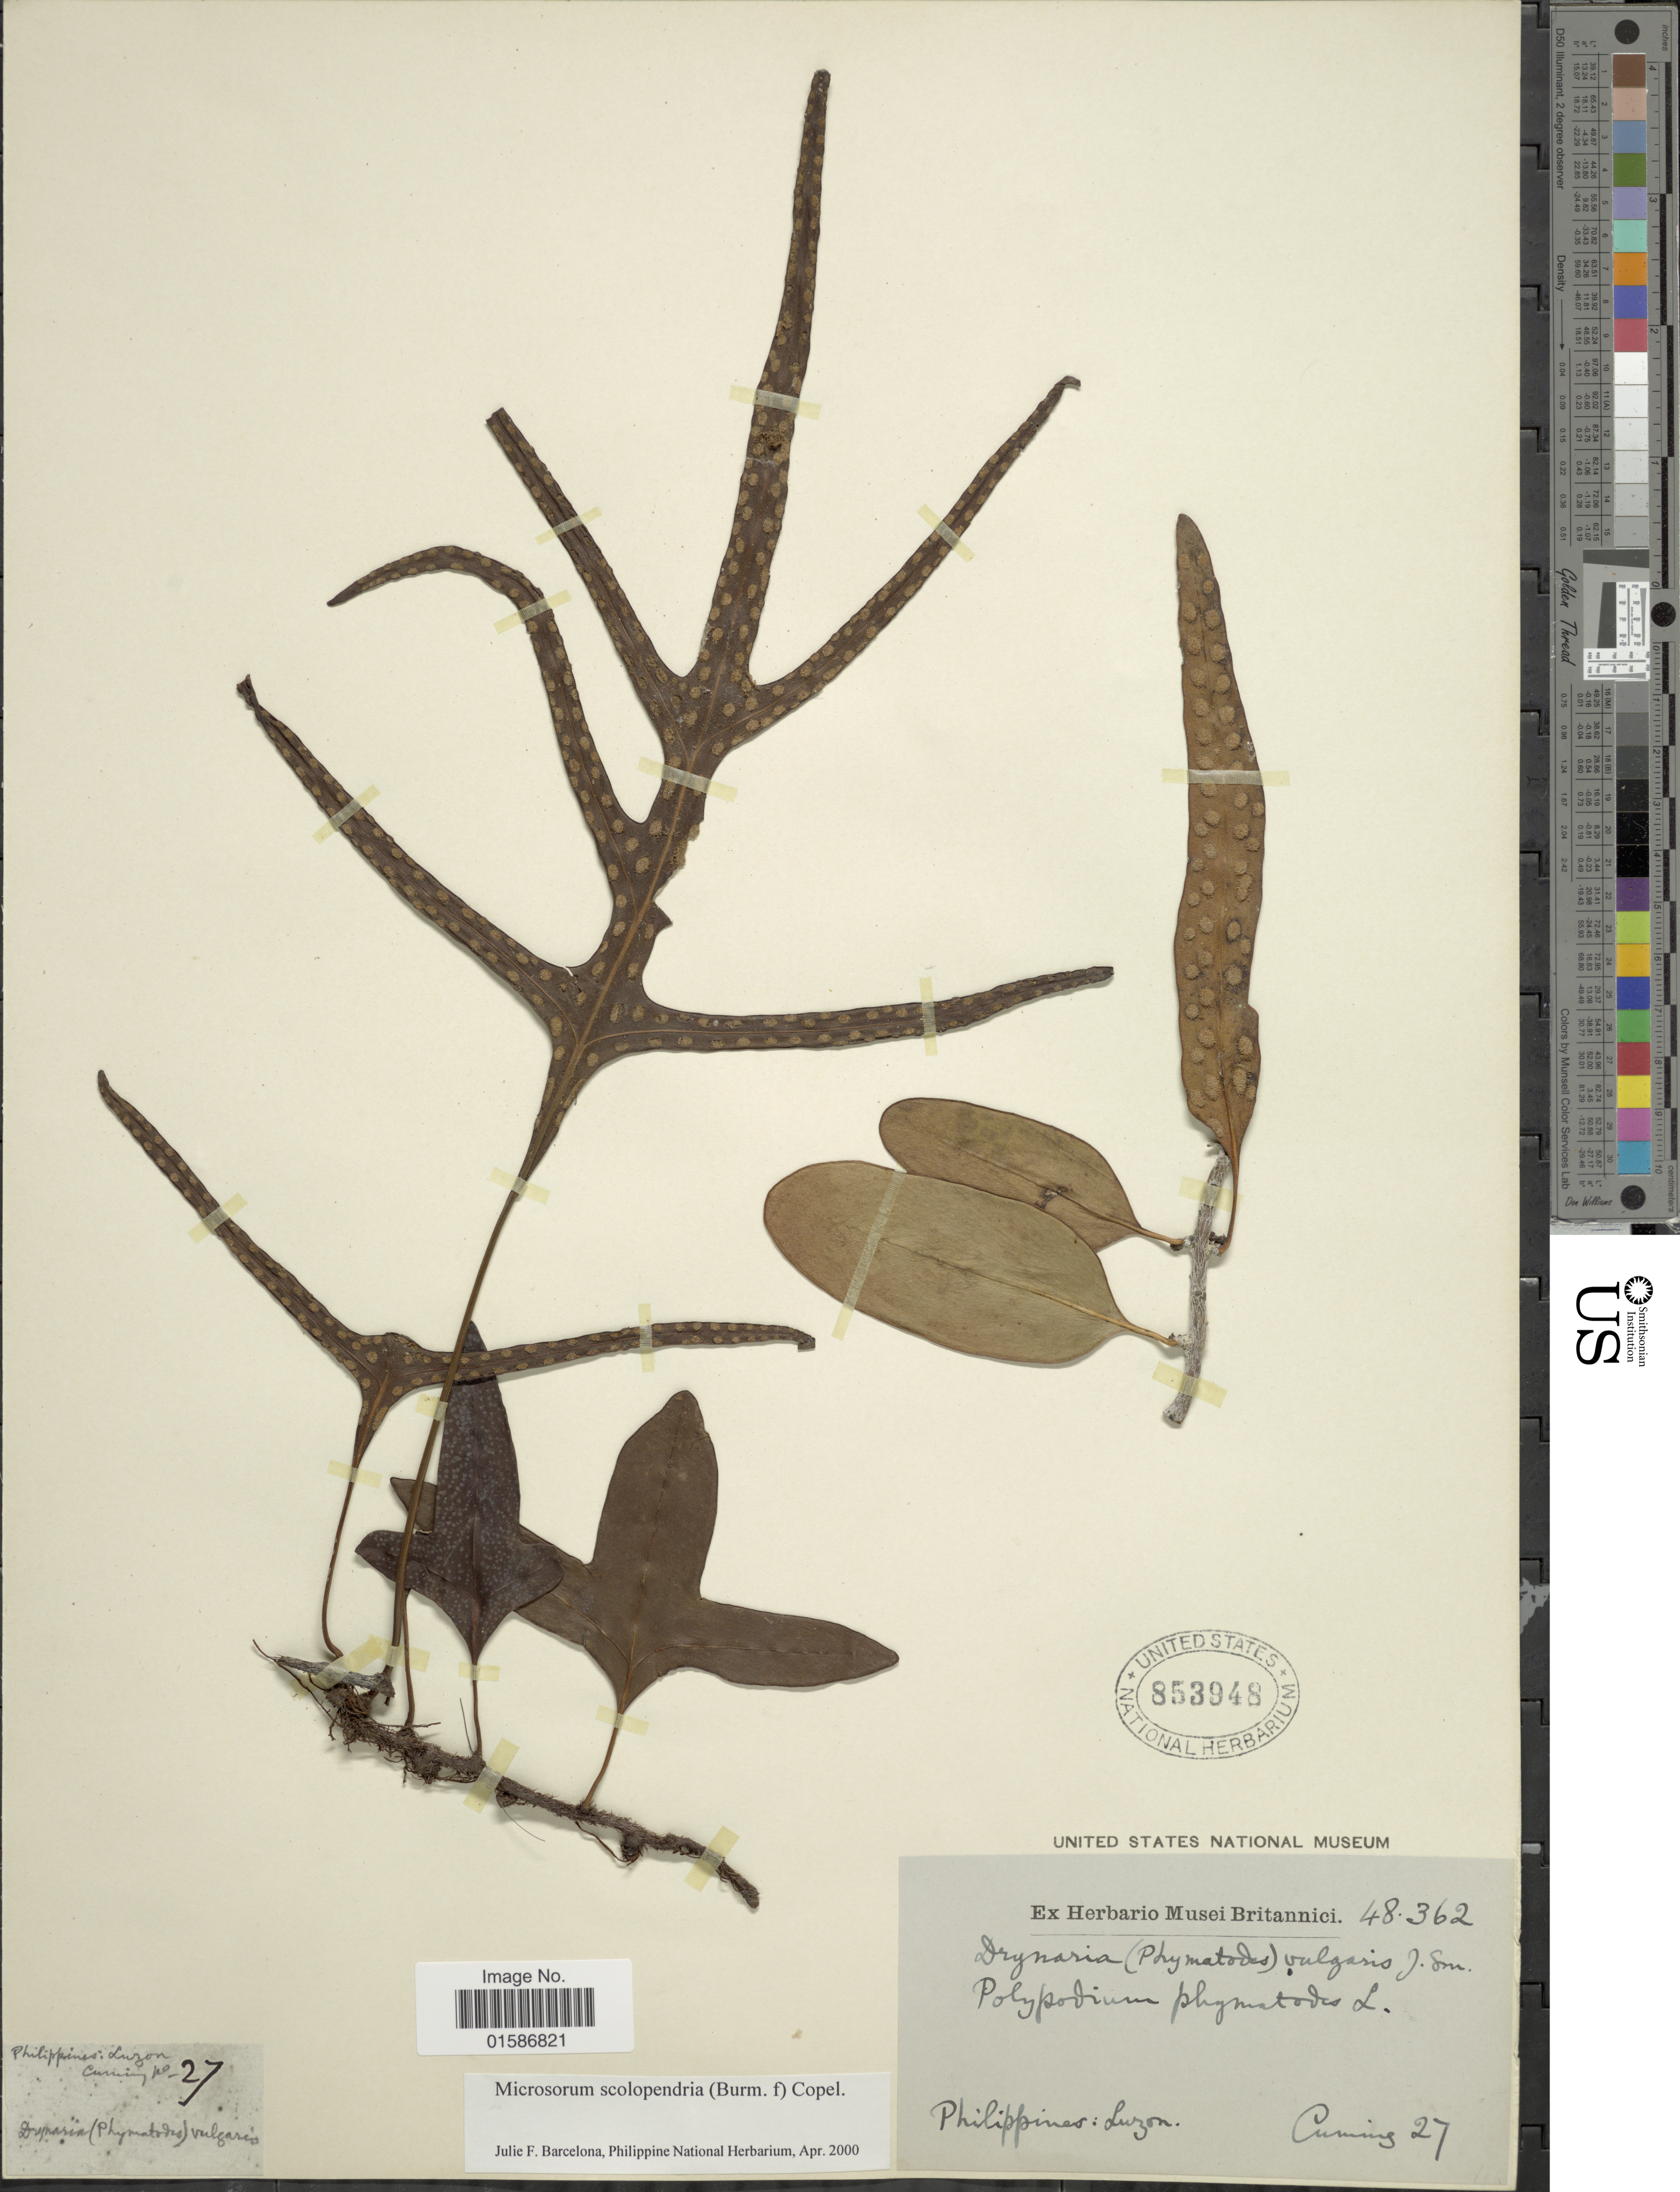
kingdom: Plantae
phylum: Tracheophyta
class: Polypodiopsida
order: Polypodiales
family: Polypodiaceae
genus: Microsorum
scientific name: Microsorum scolopendria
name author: (Burm. f.) Copel.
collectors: -. Cuming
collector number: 27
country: Philippines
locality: Luzon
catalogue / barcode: US 853948